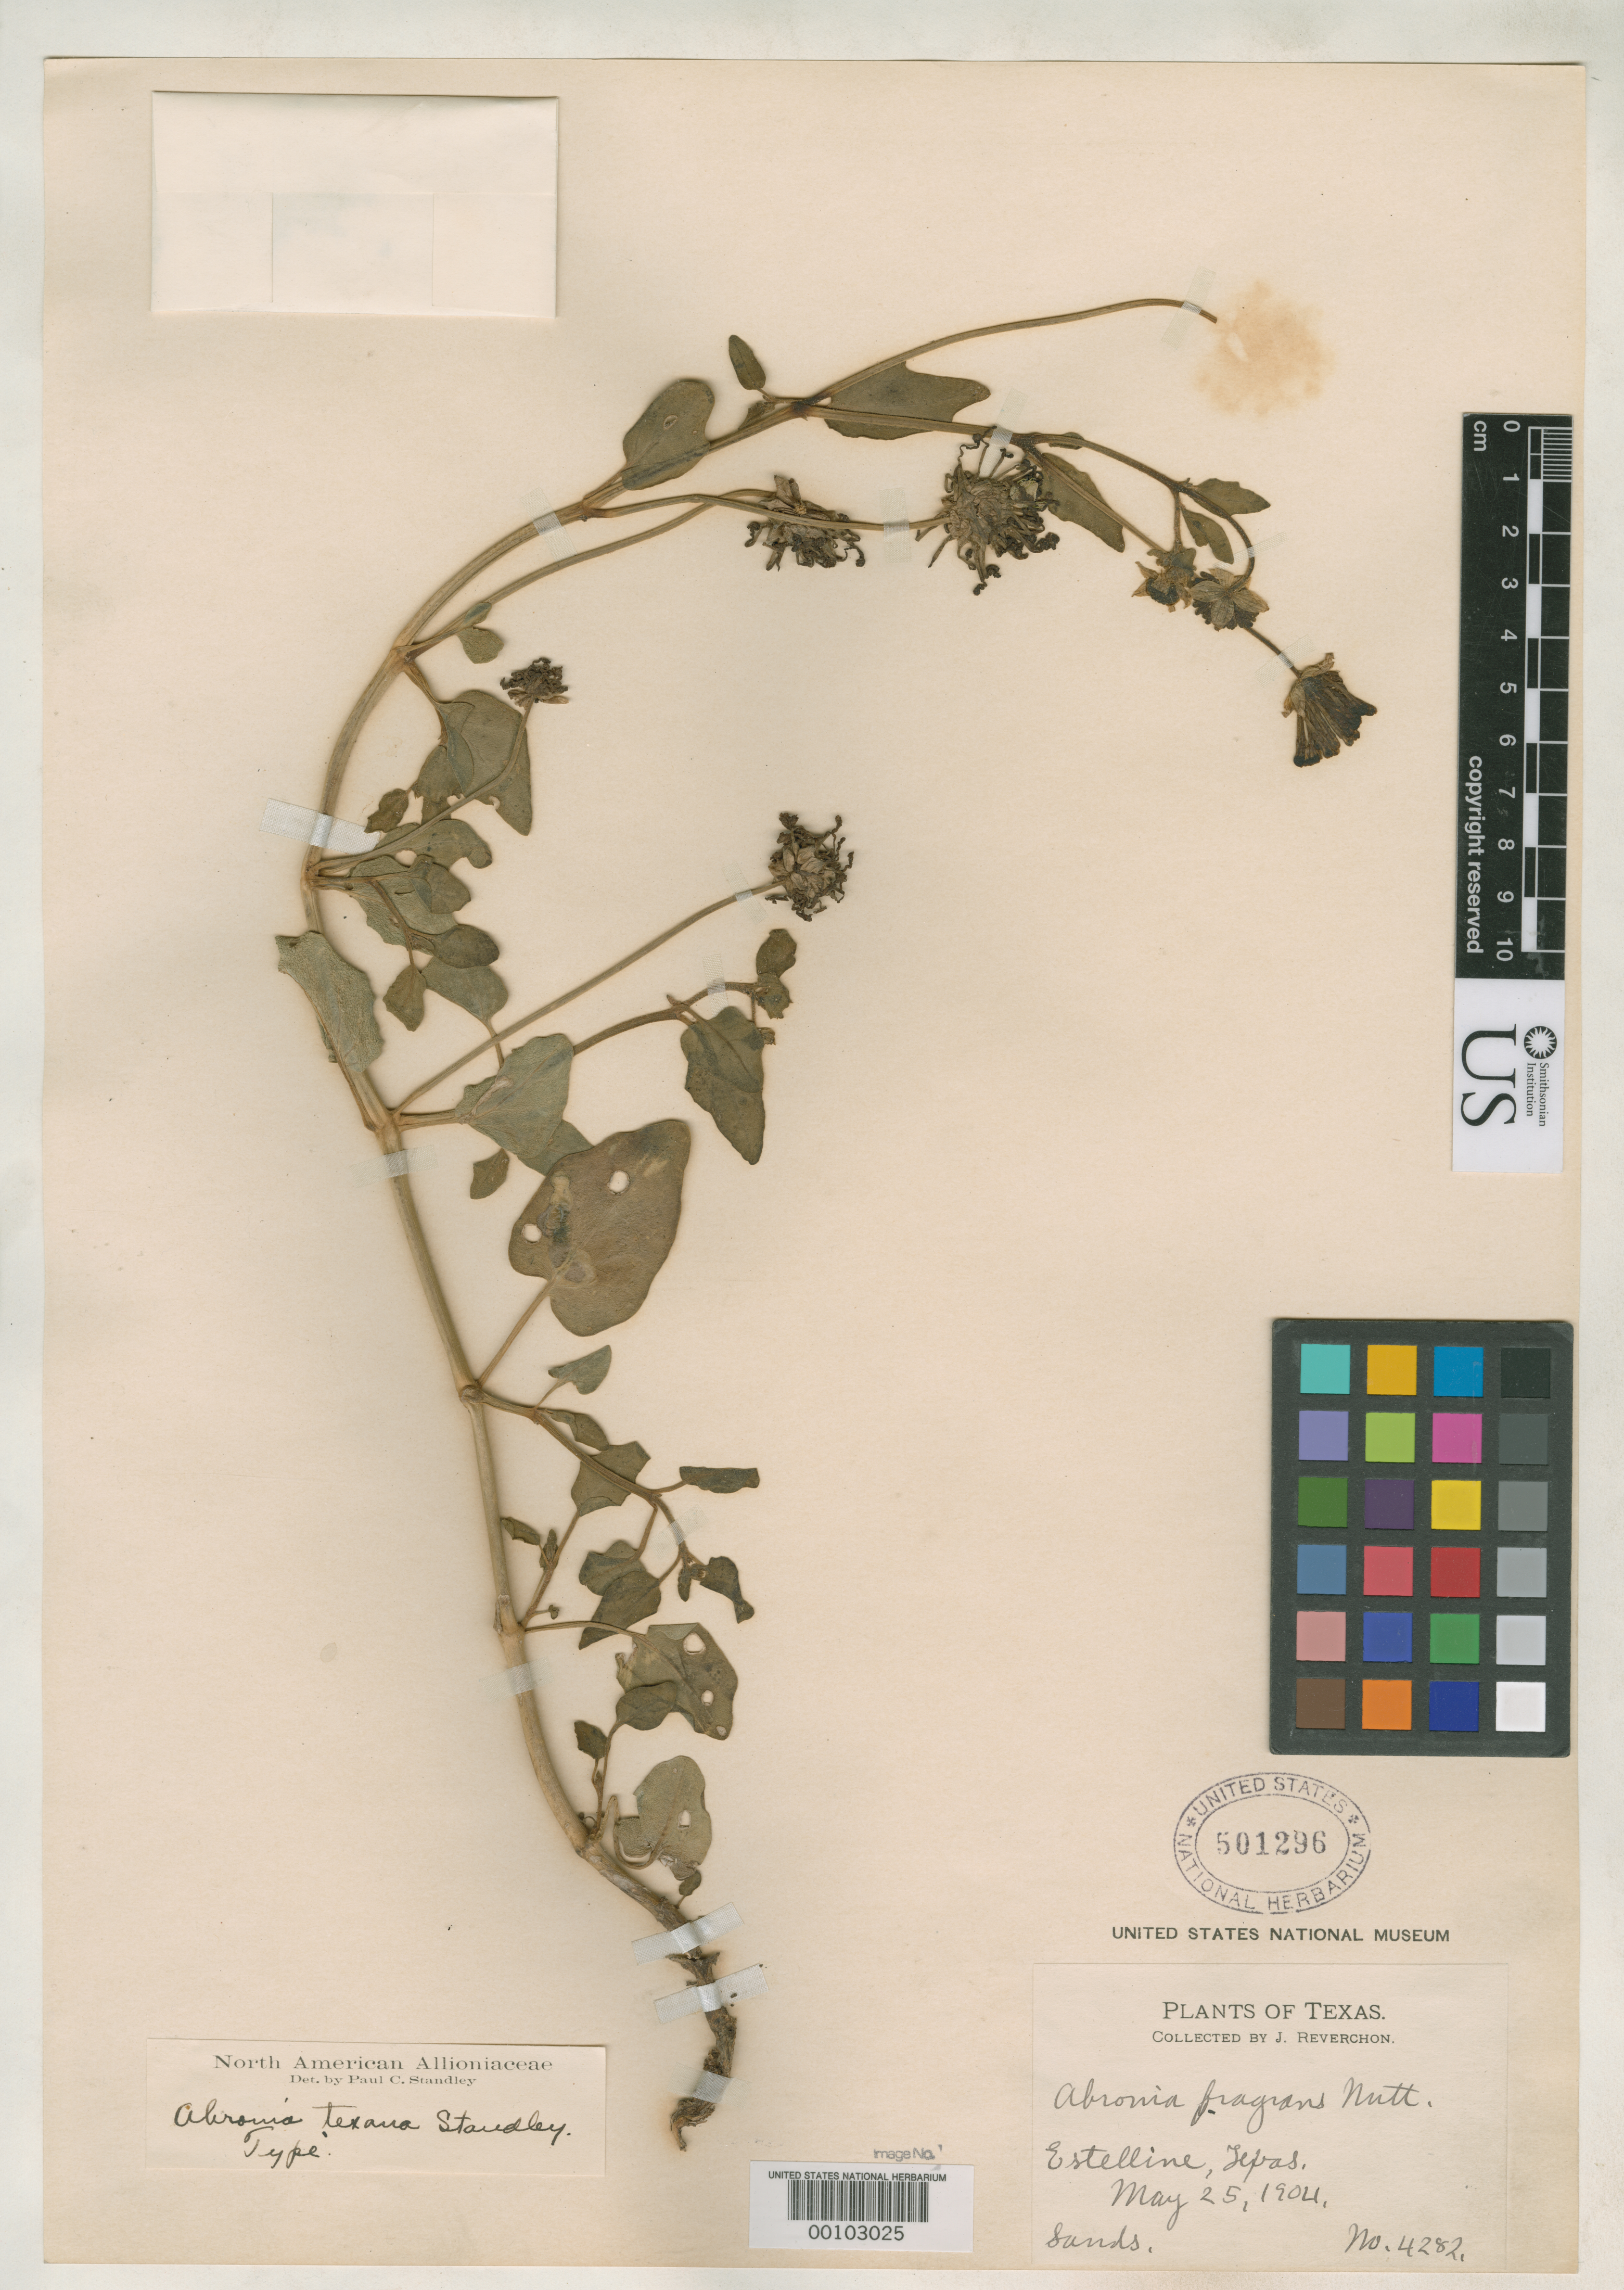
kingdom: Plantae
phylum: Tracheophyta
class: Magnoliopsida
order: Caryophyllales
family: Nyctaginaceae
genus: Abronia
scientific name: Abronia texana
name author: Standl.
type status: Holotype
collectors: J. Reverchon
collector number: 4282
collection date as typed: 25 May 1904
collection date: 1904-05-25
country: United States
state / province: Texas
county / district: Hall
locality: Estelline.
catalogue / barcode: US 501296